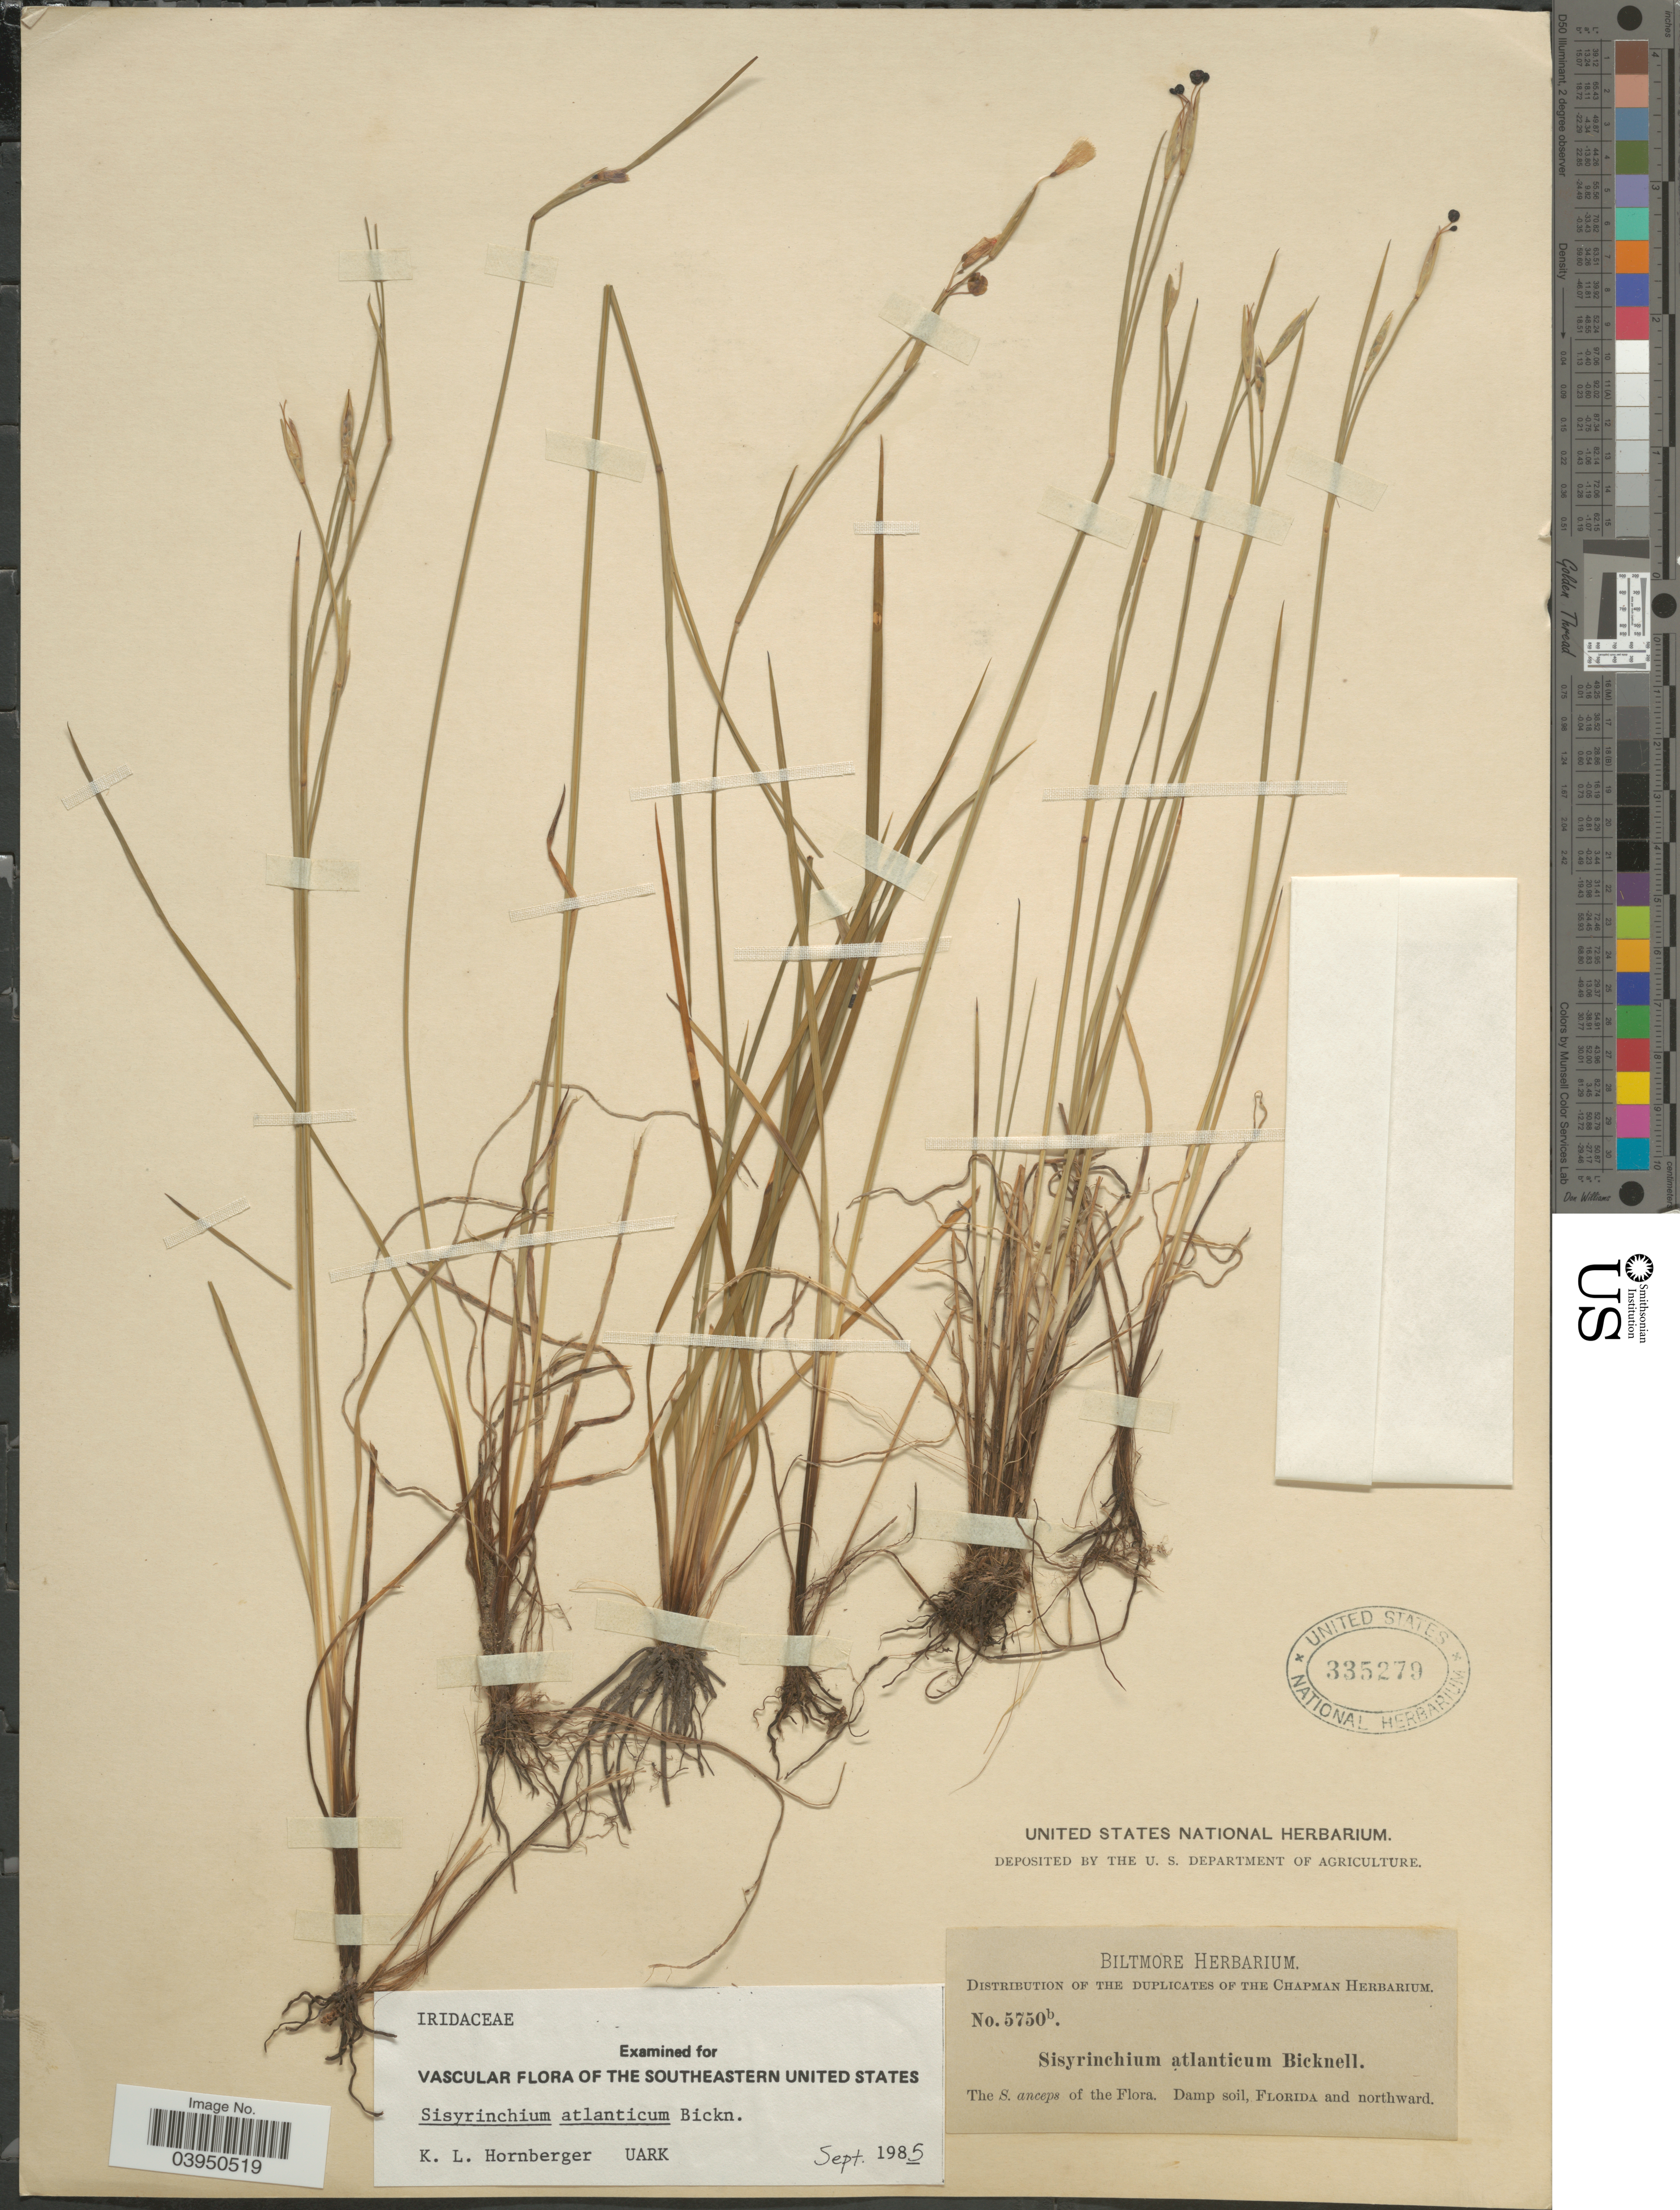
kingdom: Plantae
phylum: Tracheophyta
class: Liliopsida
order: Asparagales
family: Iridaceae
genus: Sisyrinchium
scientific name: Sisyrinchium atlanticum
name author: E.P. Bicknell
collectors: ex herb. Biltmore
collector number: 5750b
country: United States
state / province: Florida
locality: Florida and northward.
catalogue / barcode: US 335279